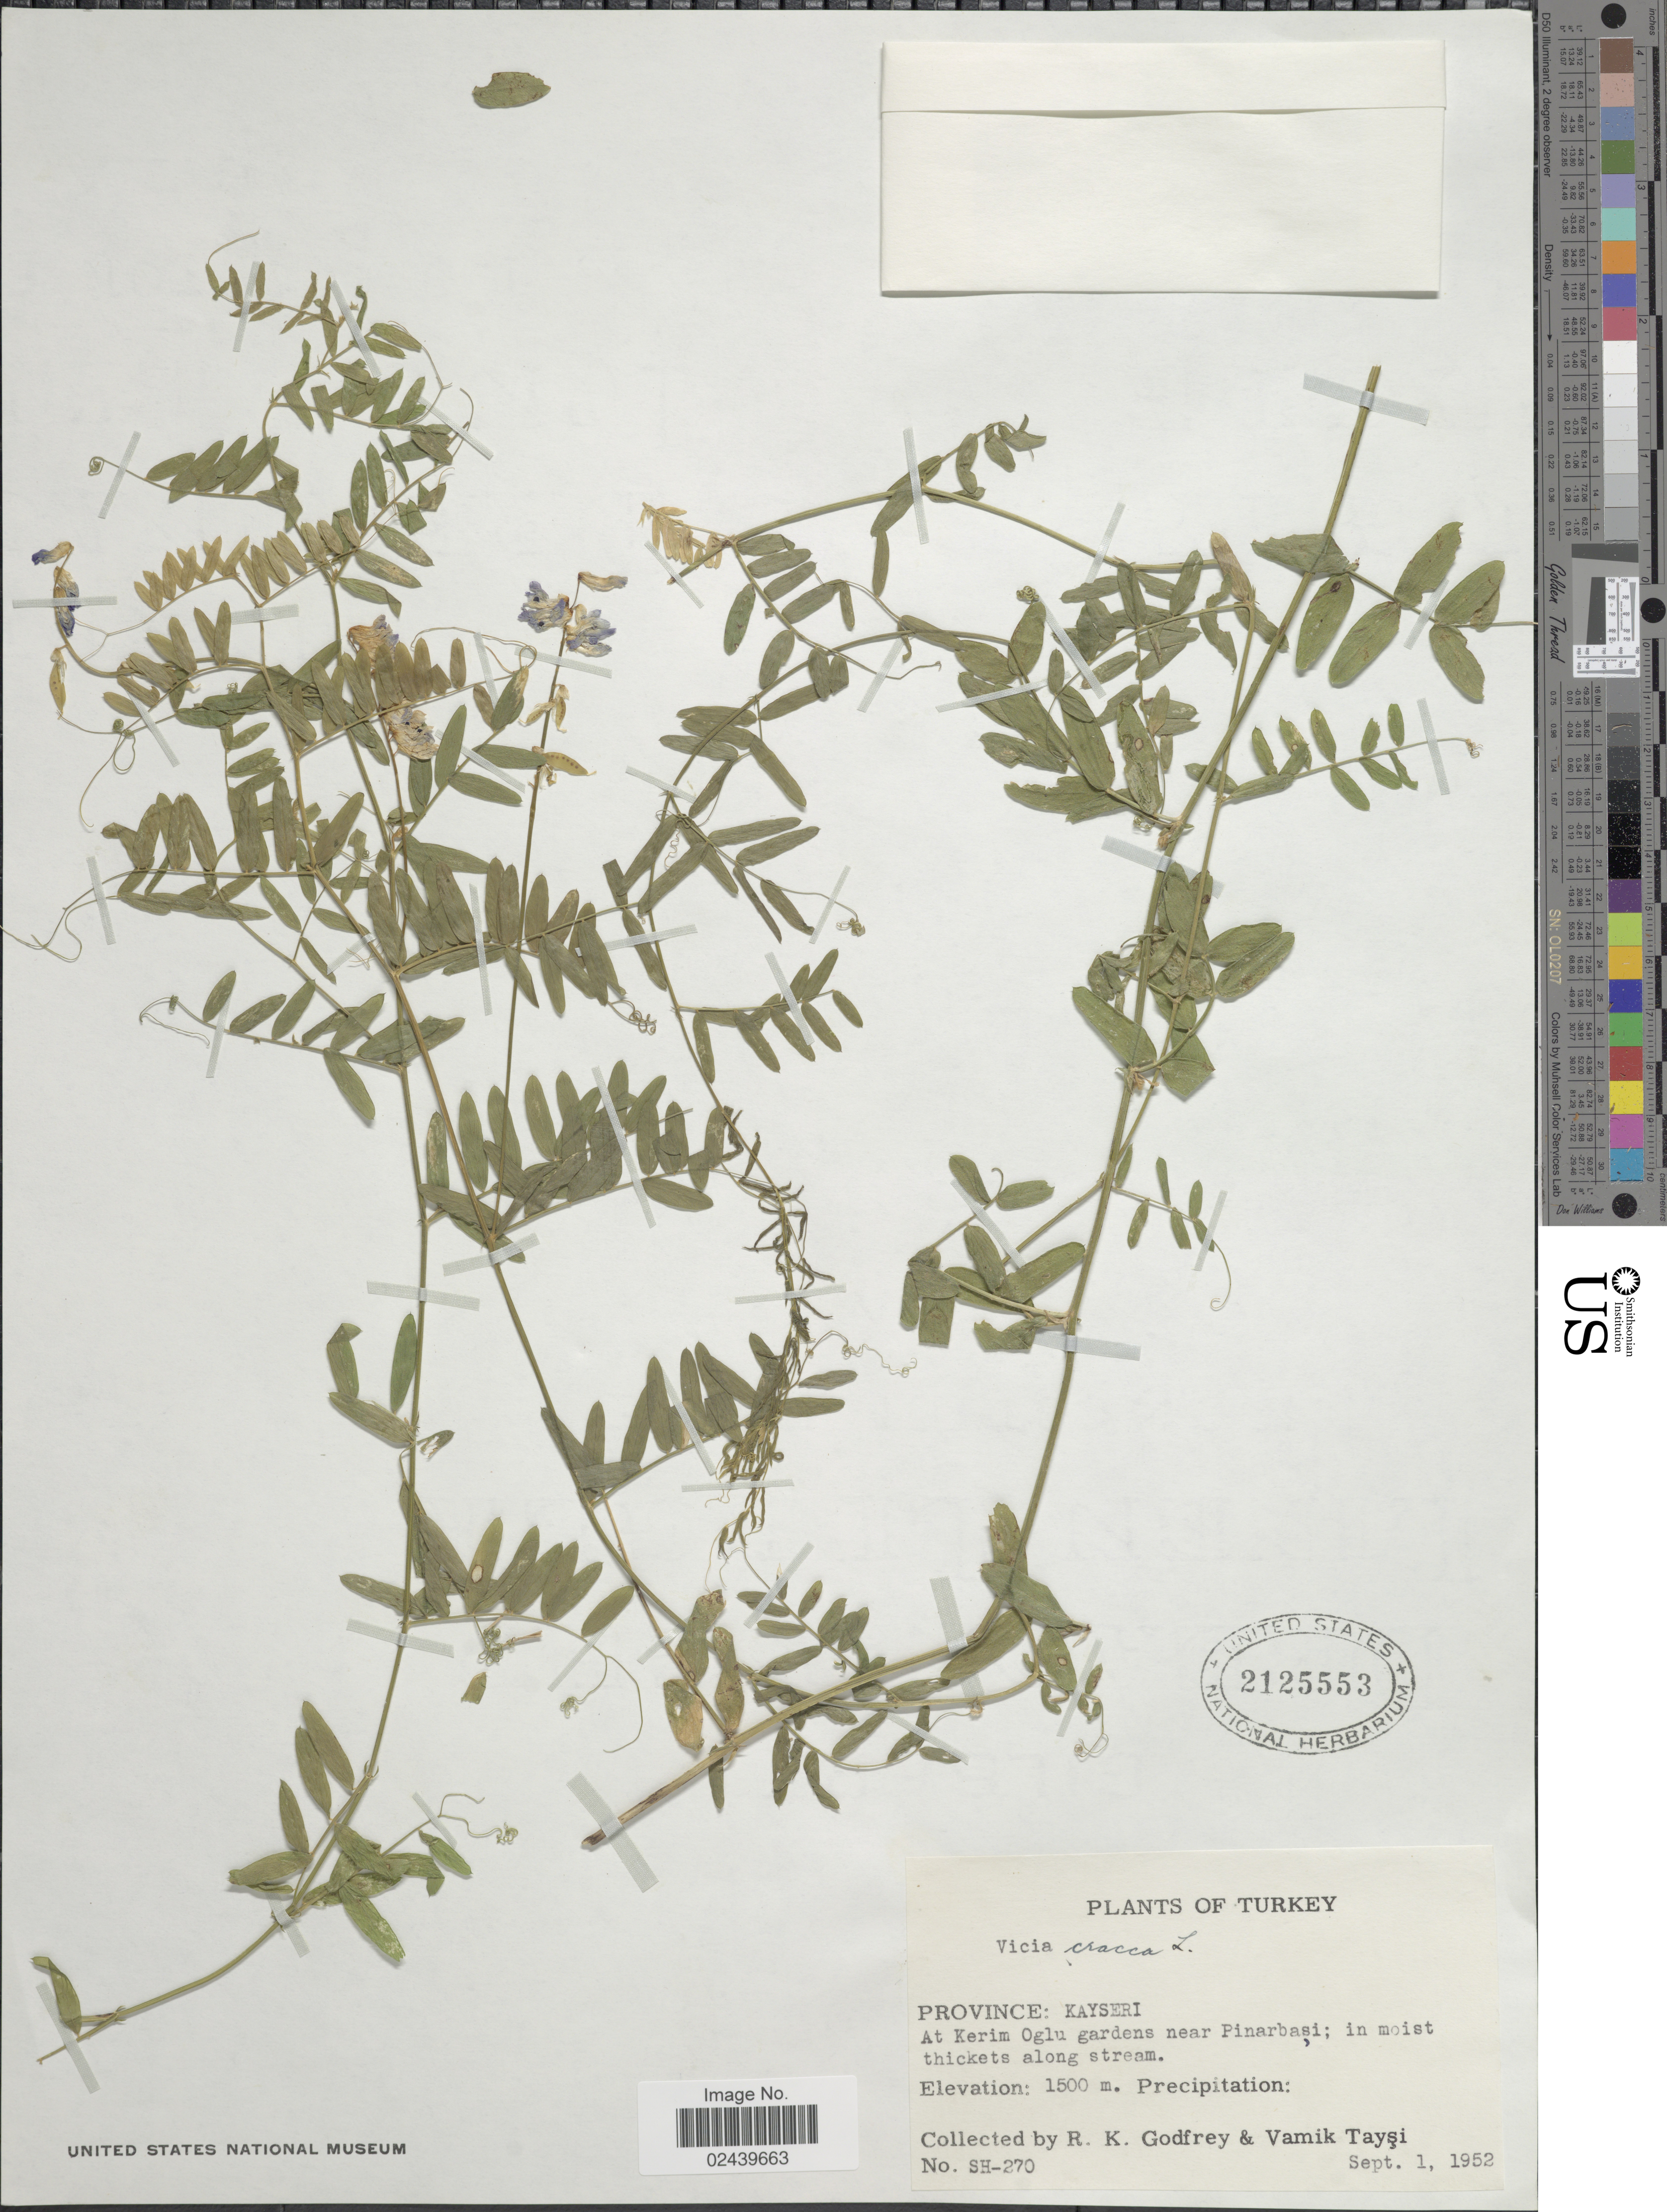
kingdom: Plantae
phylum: Tracheophyta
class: Magnoliopsida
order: Fabales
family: Fabaceae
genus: Vicia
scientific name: Vicia cracca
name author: L.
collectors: R. K. Godfrey & V. Taysi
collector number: SH-270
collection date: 1952-09-01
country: Turkey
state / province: Kayseri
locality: At Kerim Oglu gardens near Pinarbasi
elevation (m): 1500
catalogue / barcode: US 2125553